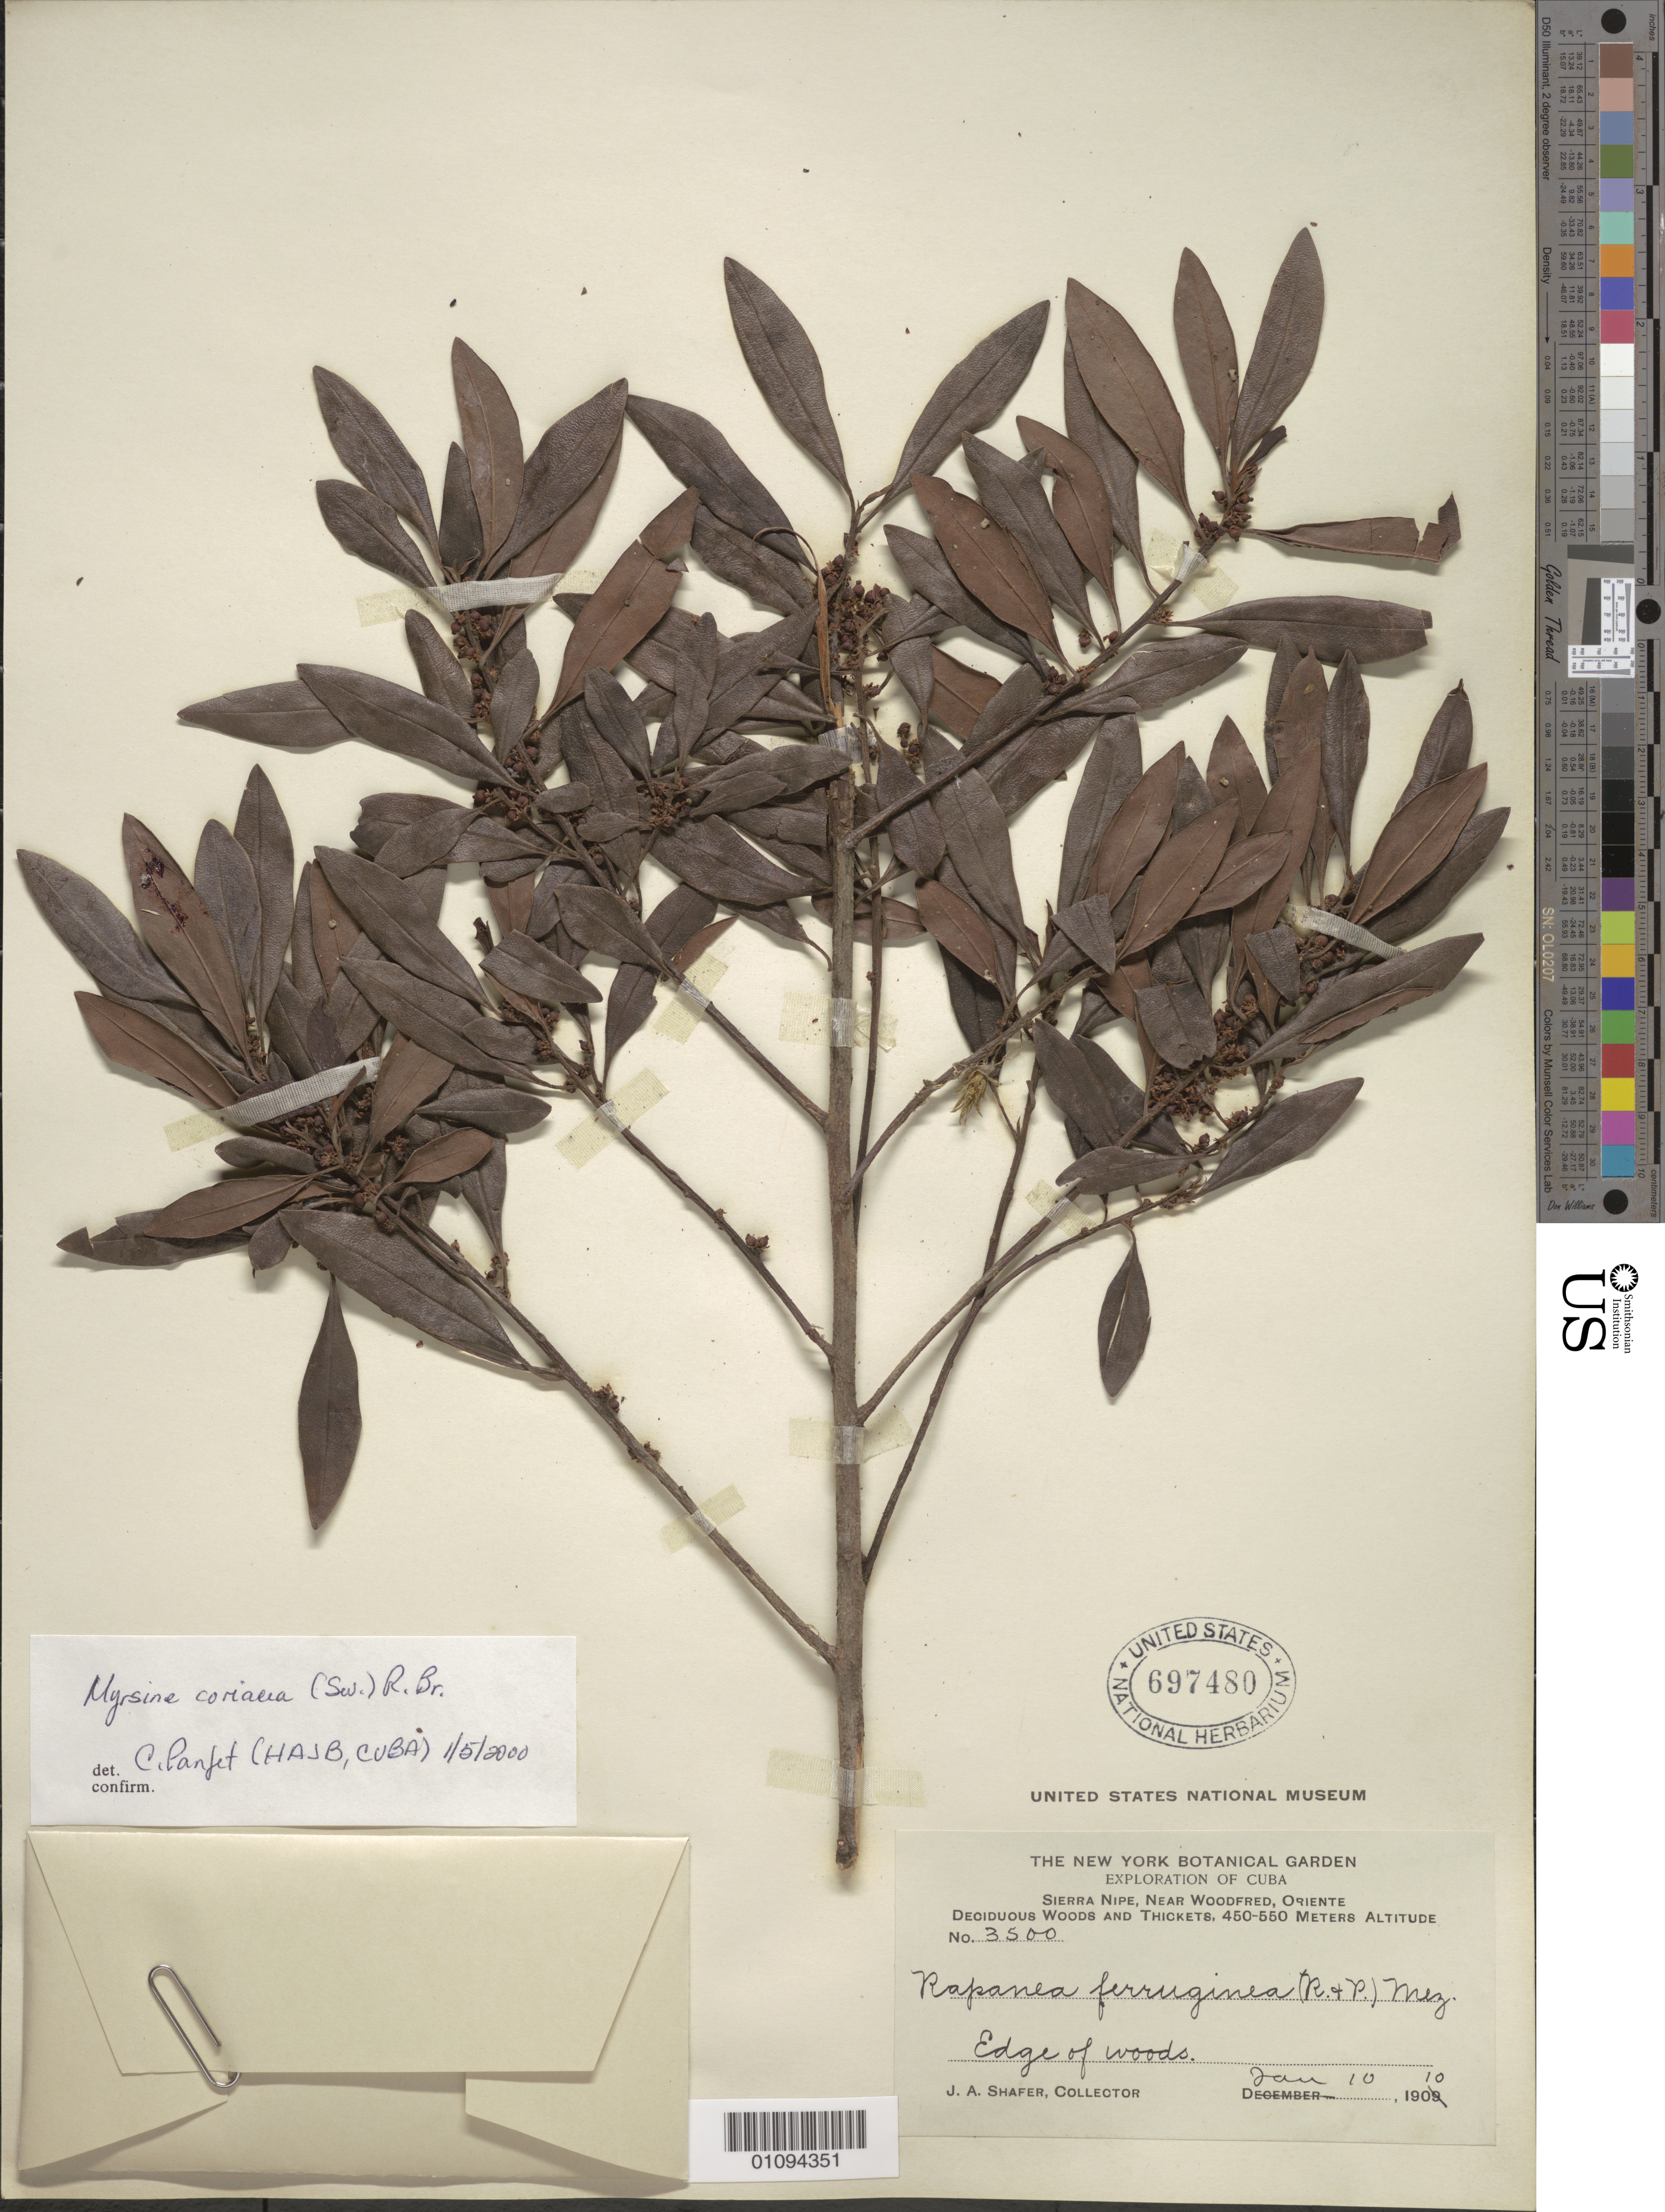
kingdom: Plantae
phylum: Tracheophyta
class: Magnoliopsida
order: Ericales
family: Primulaceae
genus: Myrsine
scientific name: Myrsine coriacea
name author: (Sw.) R. Br. ex Roem. & Schult.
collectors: J. A. Shafer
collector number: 3500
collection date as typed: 10 Jan 1910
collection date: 1910-01-10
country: Cuba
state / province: Holguín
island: Cuba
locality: Sierra Nipe, near Woodfred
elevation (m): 450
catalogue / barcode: US 697480